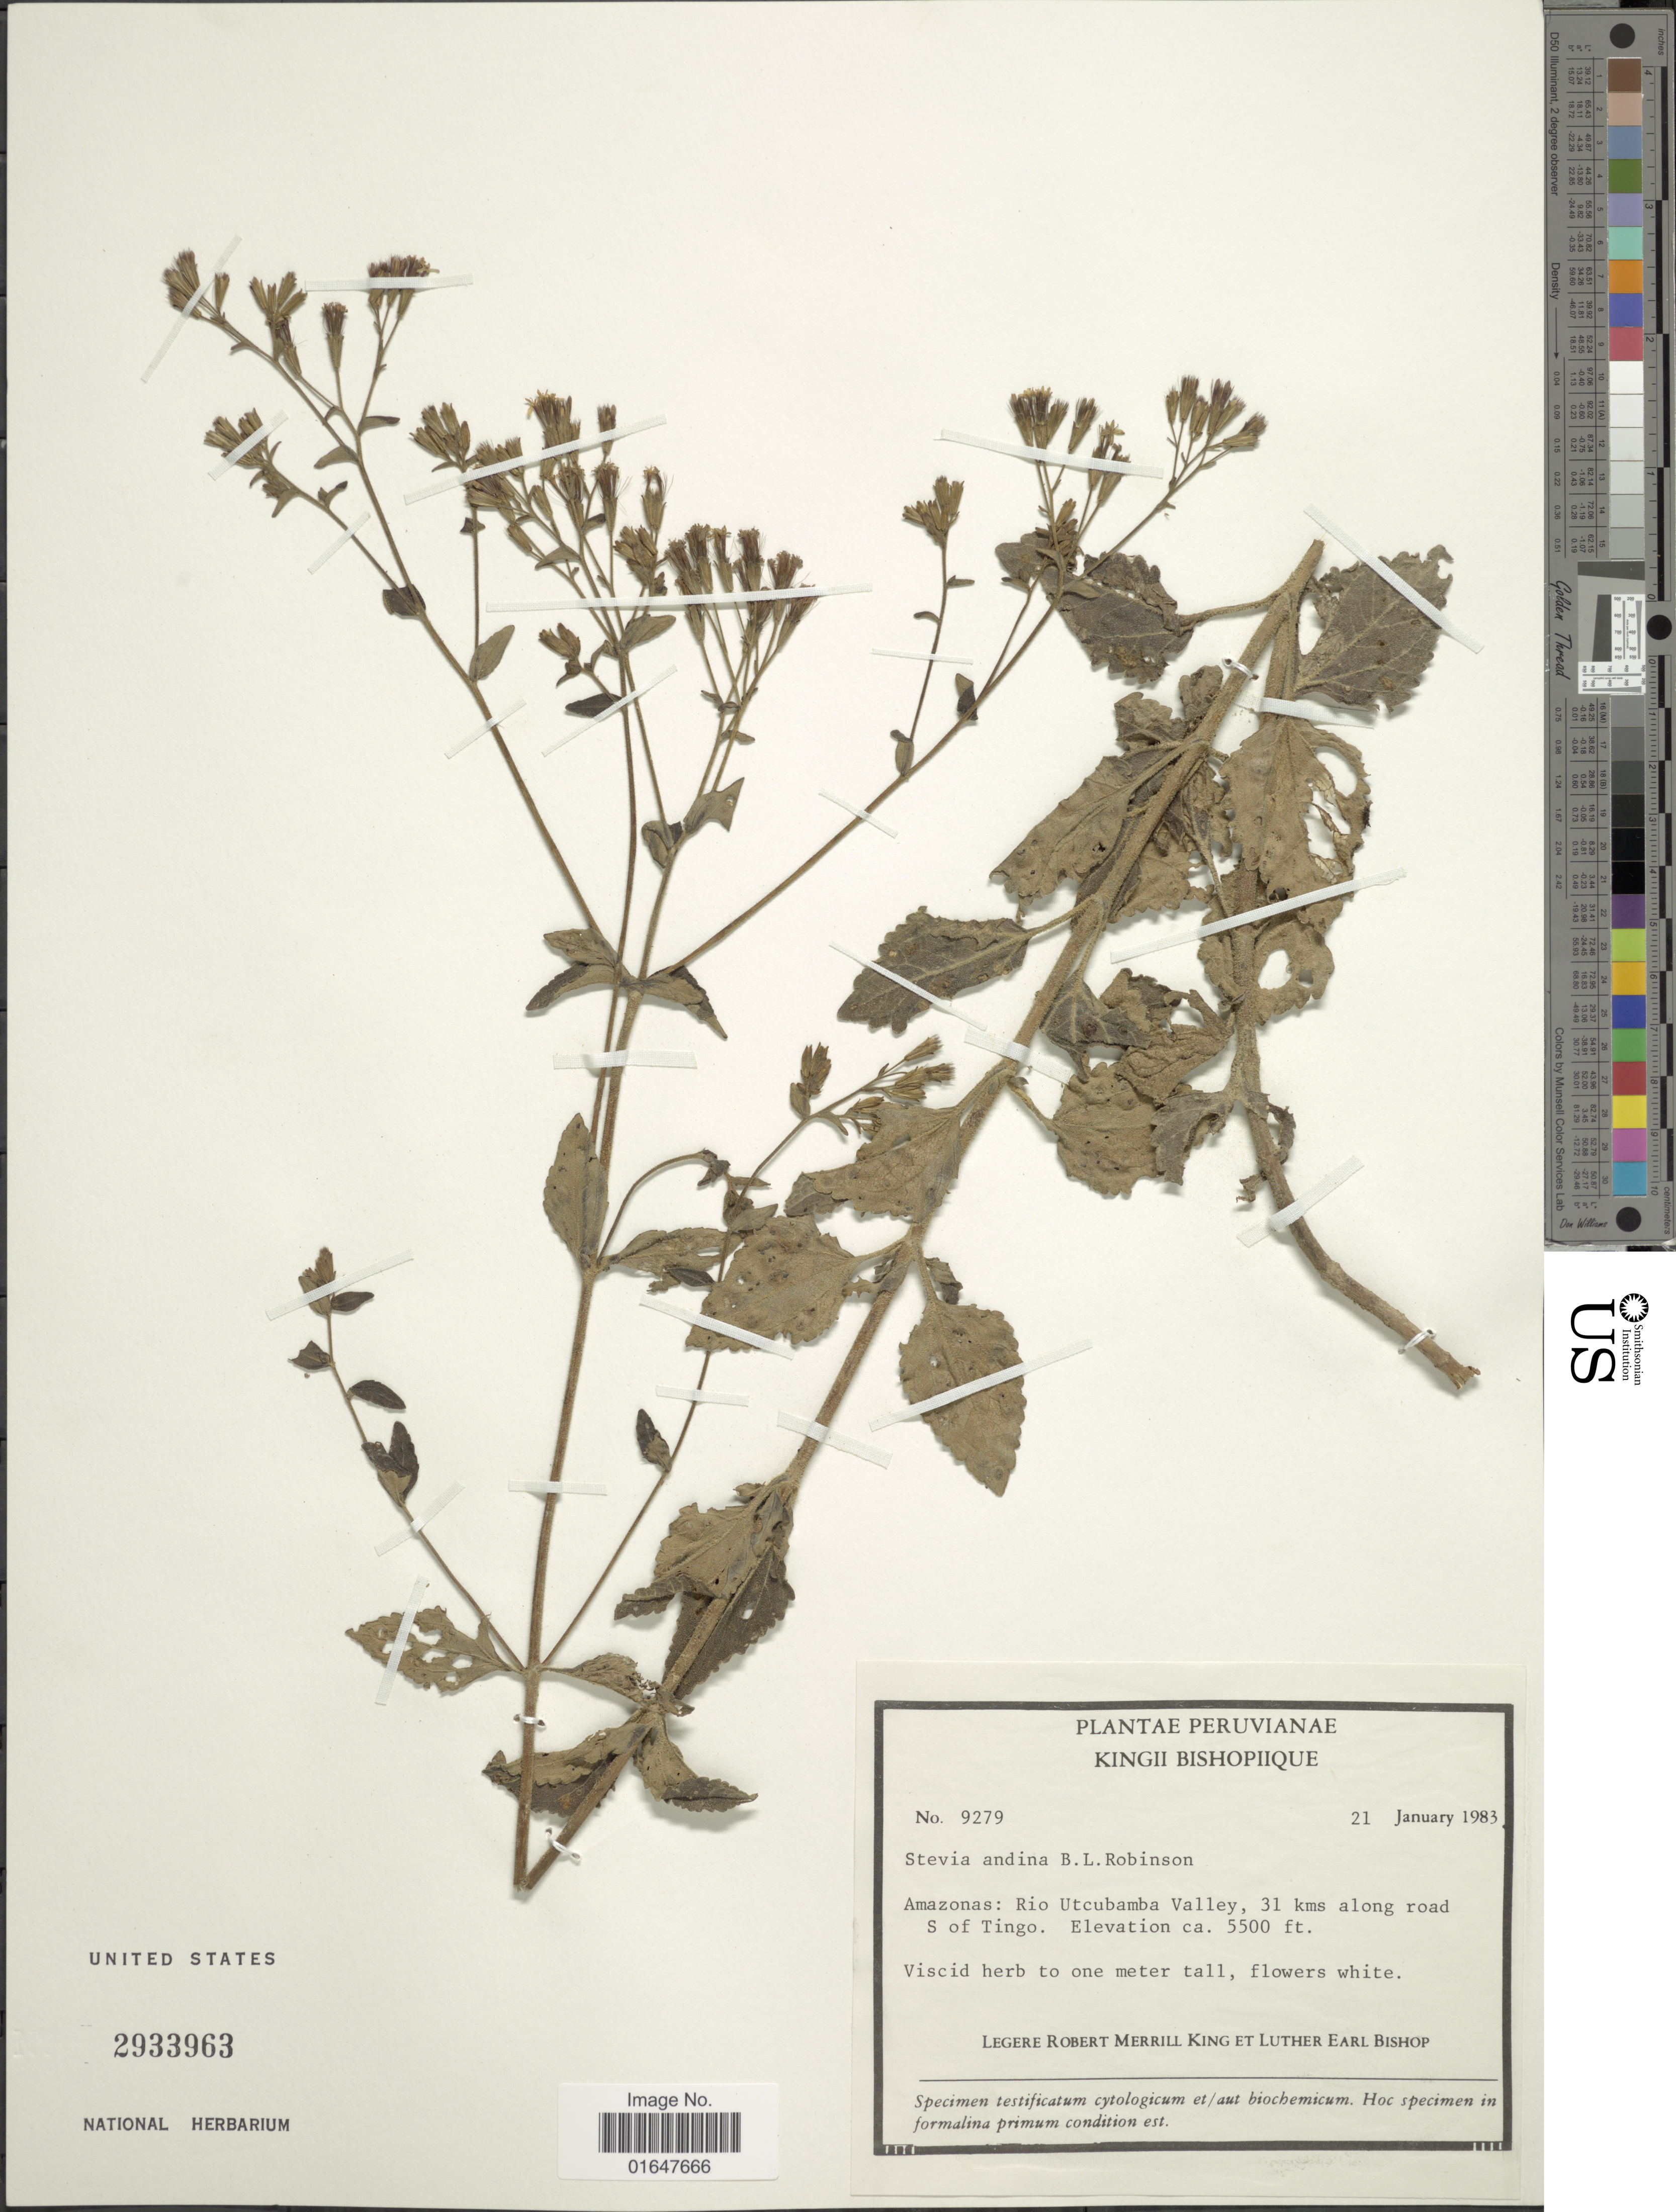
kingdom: Plantae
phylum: Tracheophyta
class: Magnoliopsida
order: Asterales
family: Asteraceae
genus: Stevia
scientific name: Stevia andina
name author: B.L. Rob.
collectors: R. M. King & L. E. Bishop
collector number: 9279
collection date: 1983-01-21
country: Peru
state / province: Amazonas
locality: Peruvianae, Rio Utcubamba Valley, 31 kms along road S of Tingo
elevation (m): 1676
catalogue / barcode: US 2933963